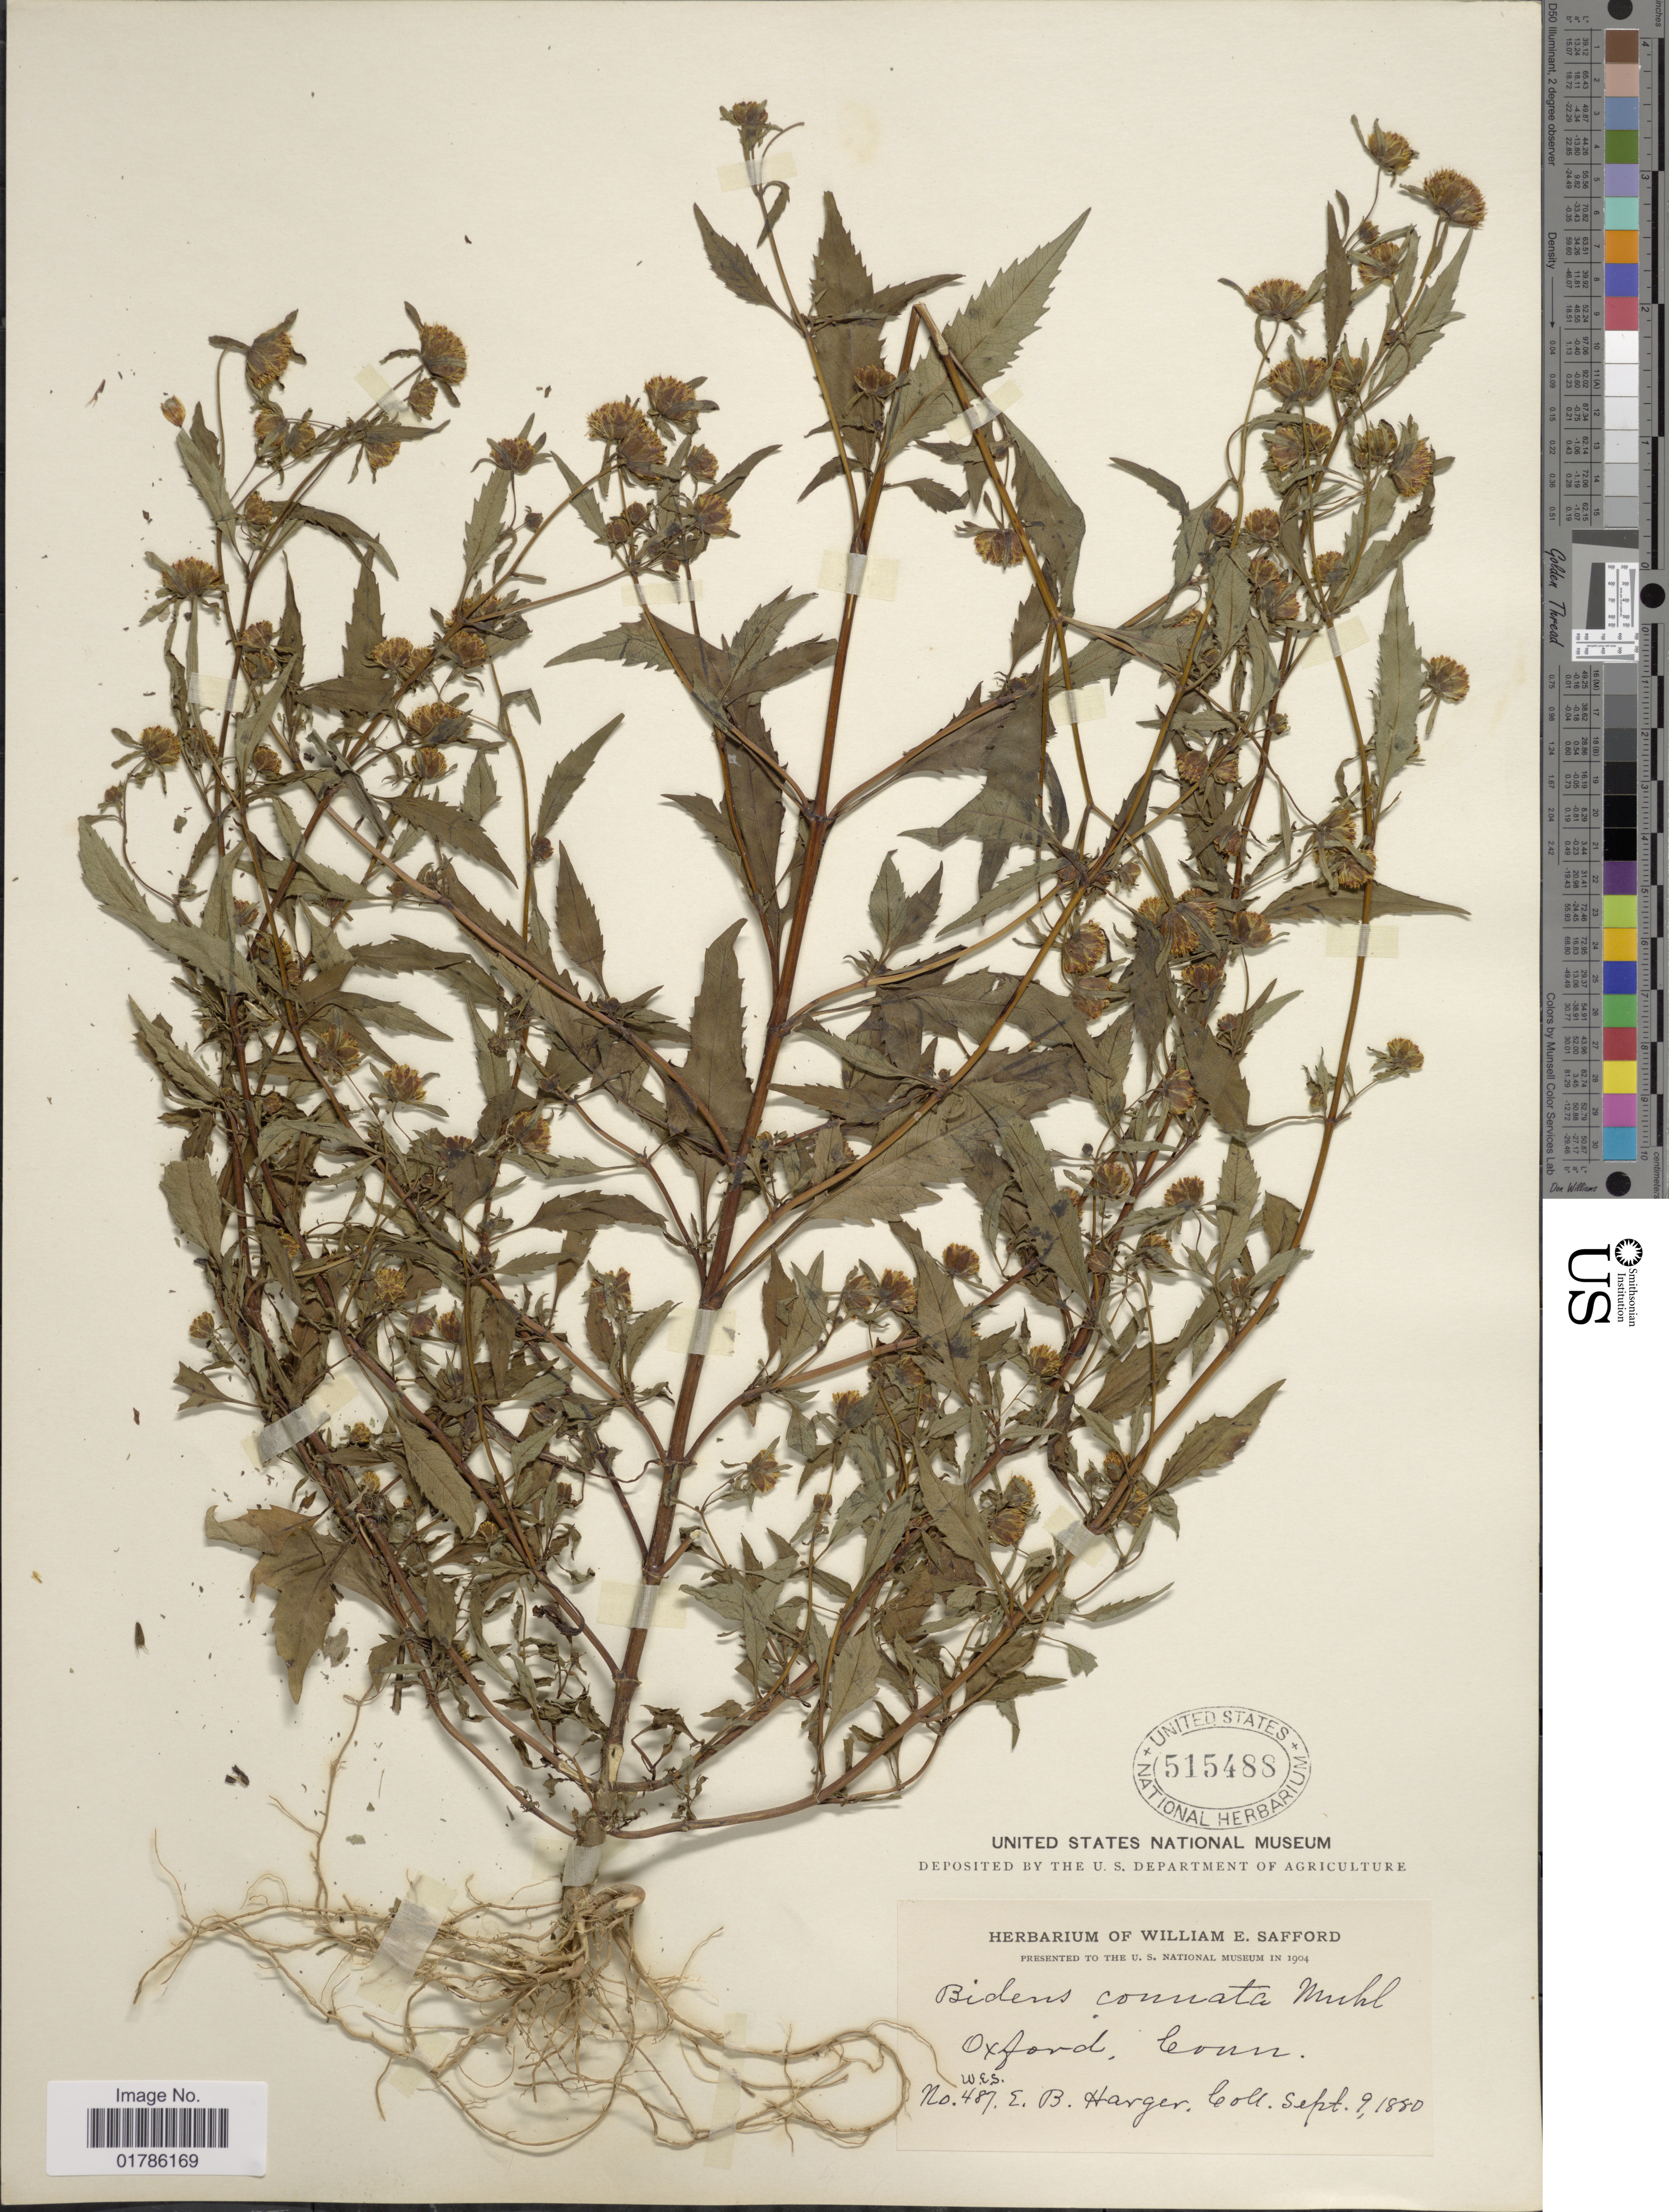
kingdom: Plantae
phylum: Tracheophyta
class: Magnoliopsida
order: Asterales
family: Asteraceae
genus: Bidens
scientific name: Bidens connata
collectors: E. B. Harger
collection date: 1880-09-09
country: United States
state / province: Connecticut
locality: Oxford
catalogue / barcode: US 515488